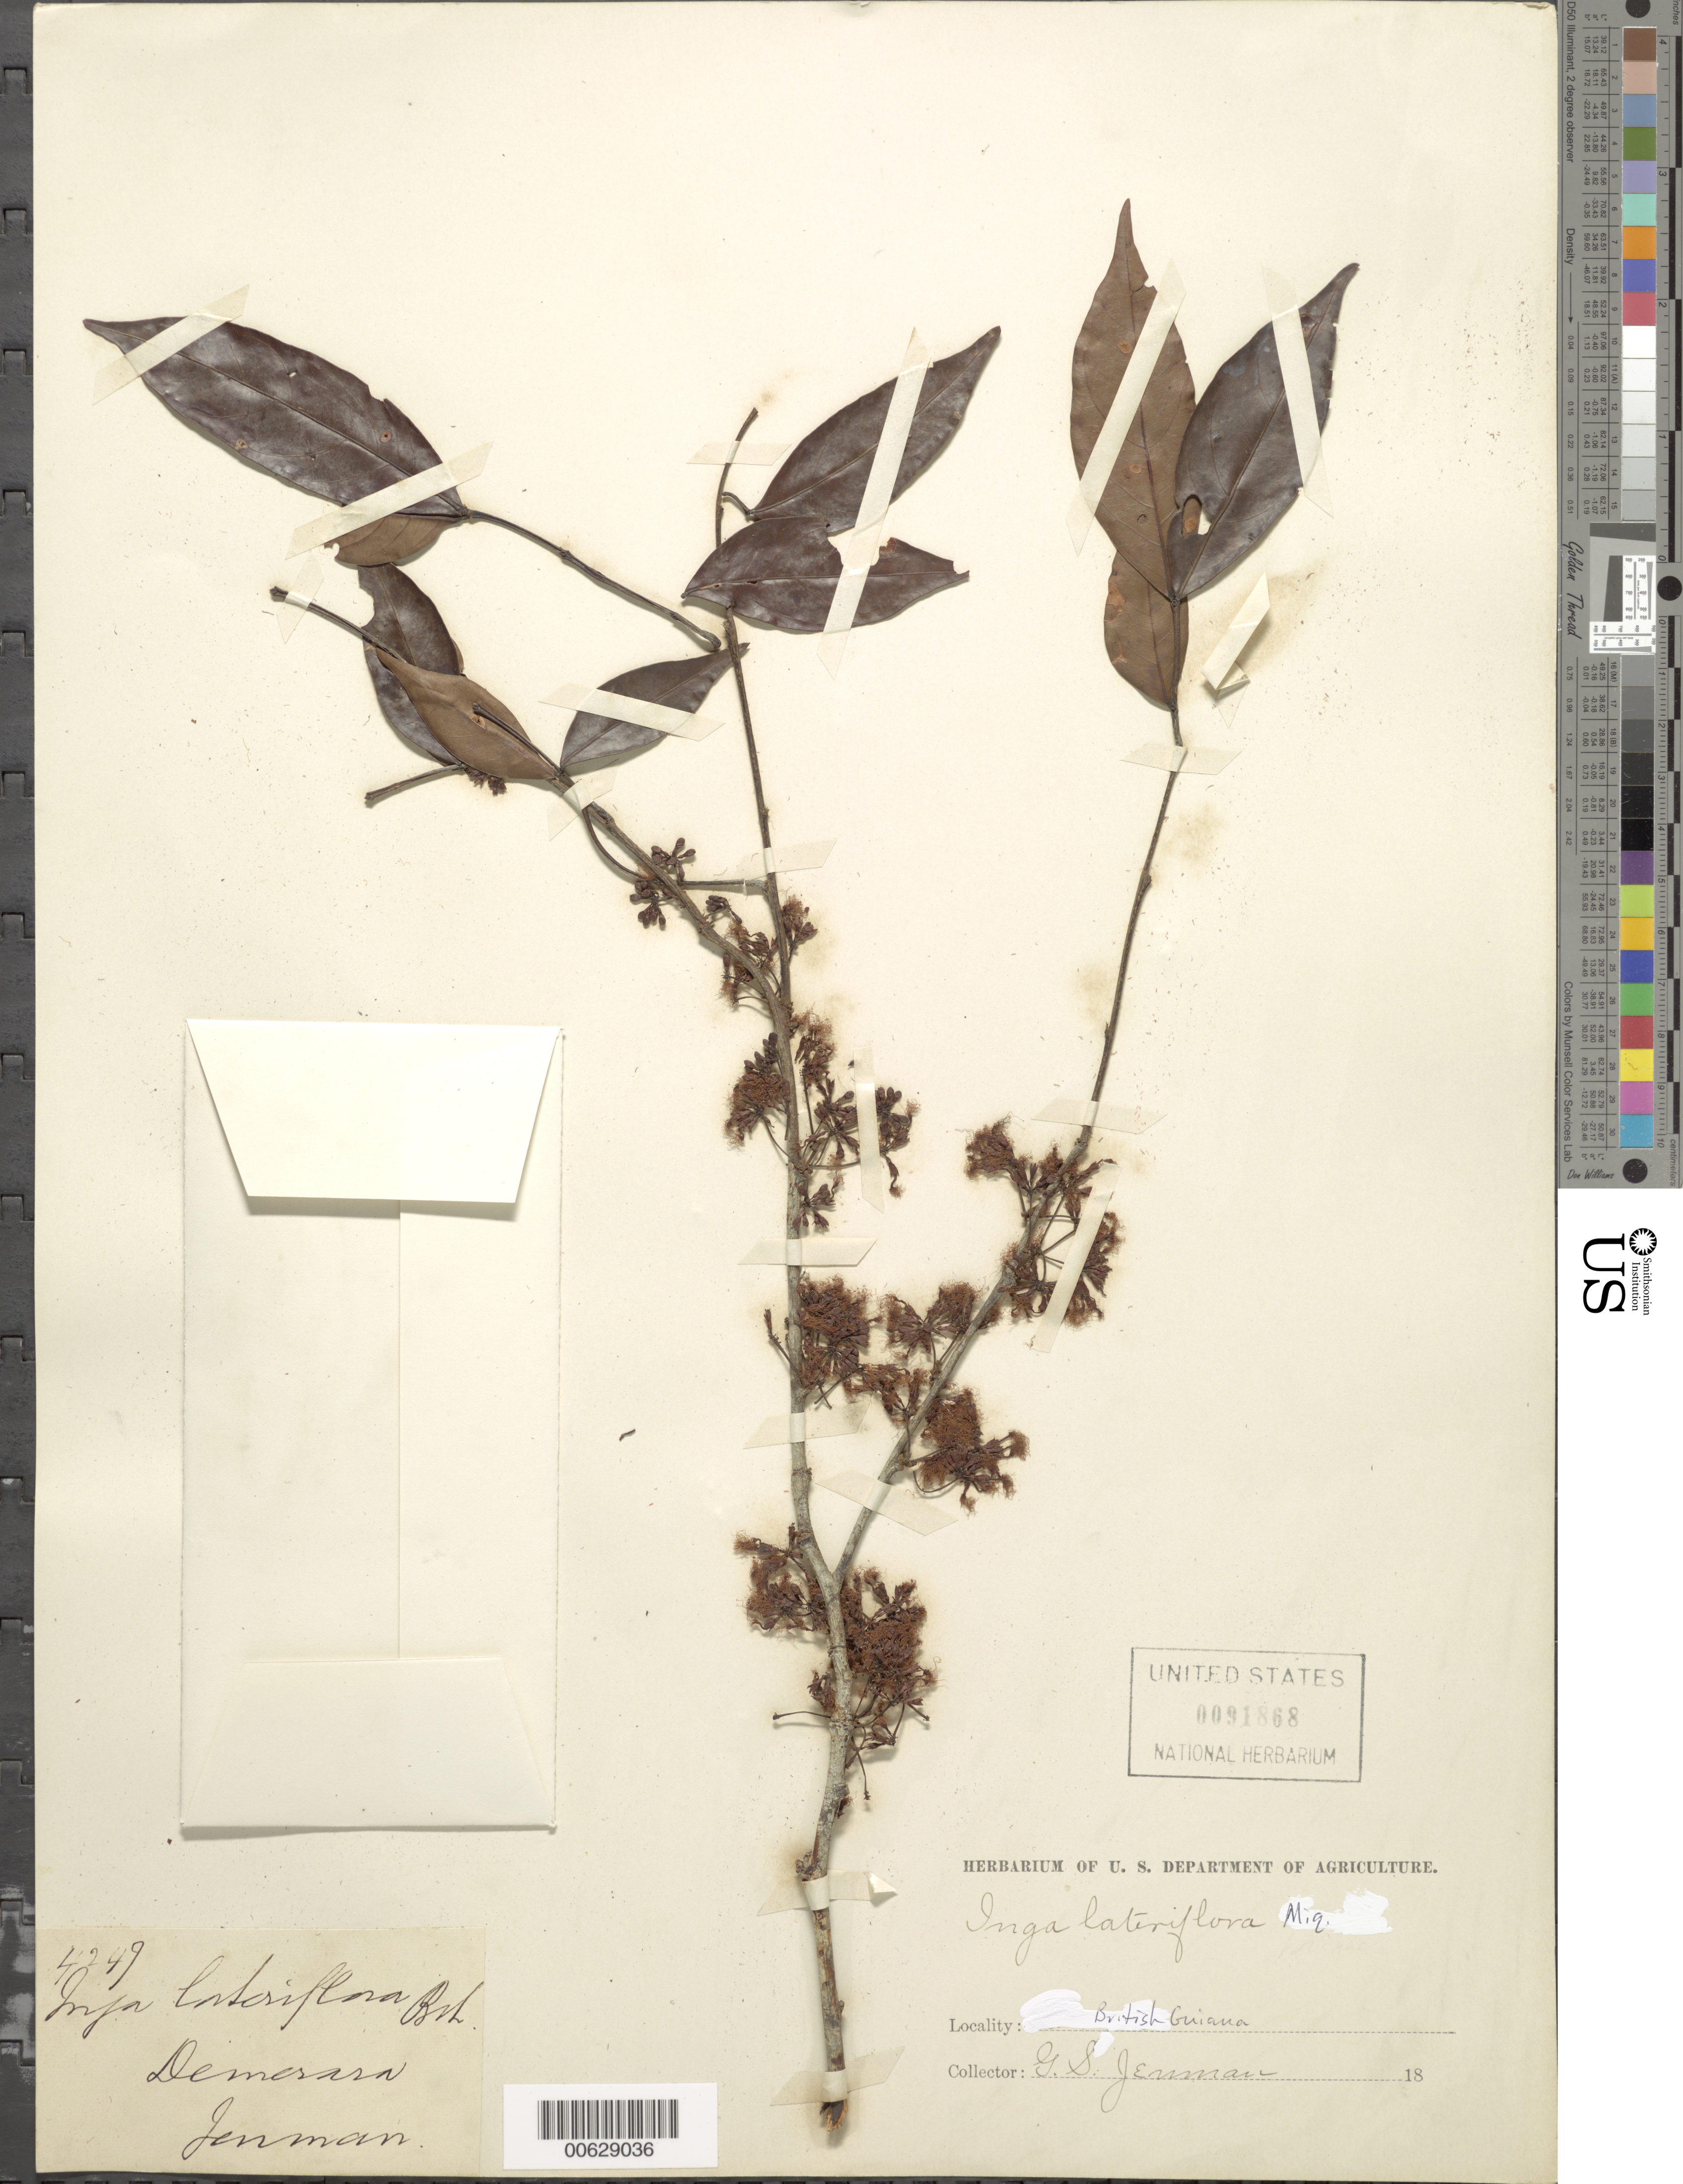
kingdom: Plantae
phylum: Tracheophyta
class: Magnoliopsida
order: Fabales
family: Fabaceae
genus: Inga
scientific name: Inga lateriflora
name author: Miq.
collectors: G. S. Jenman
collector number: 4249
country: Guyana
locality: Demerara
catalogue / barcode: US 91868